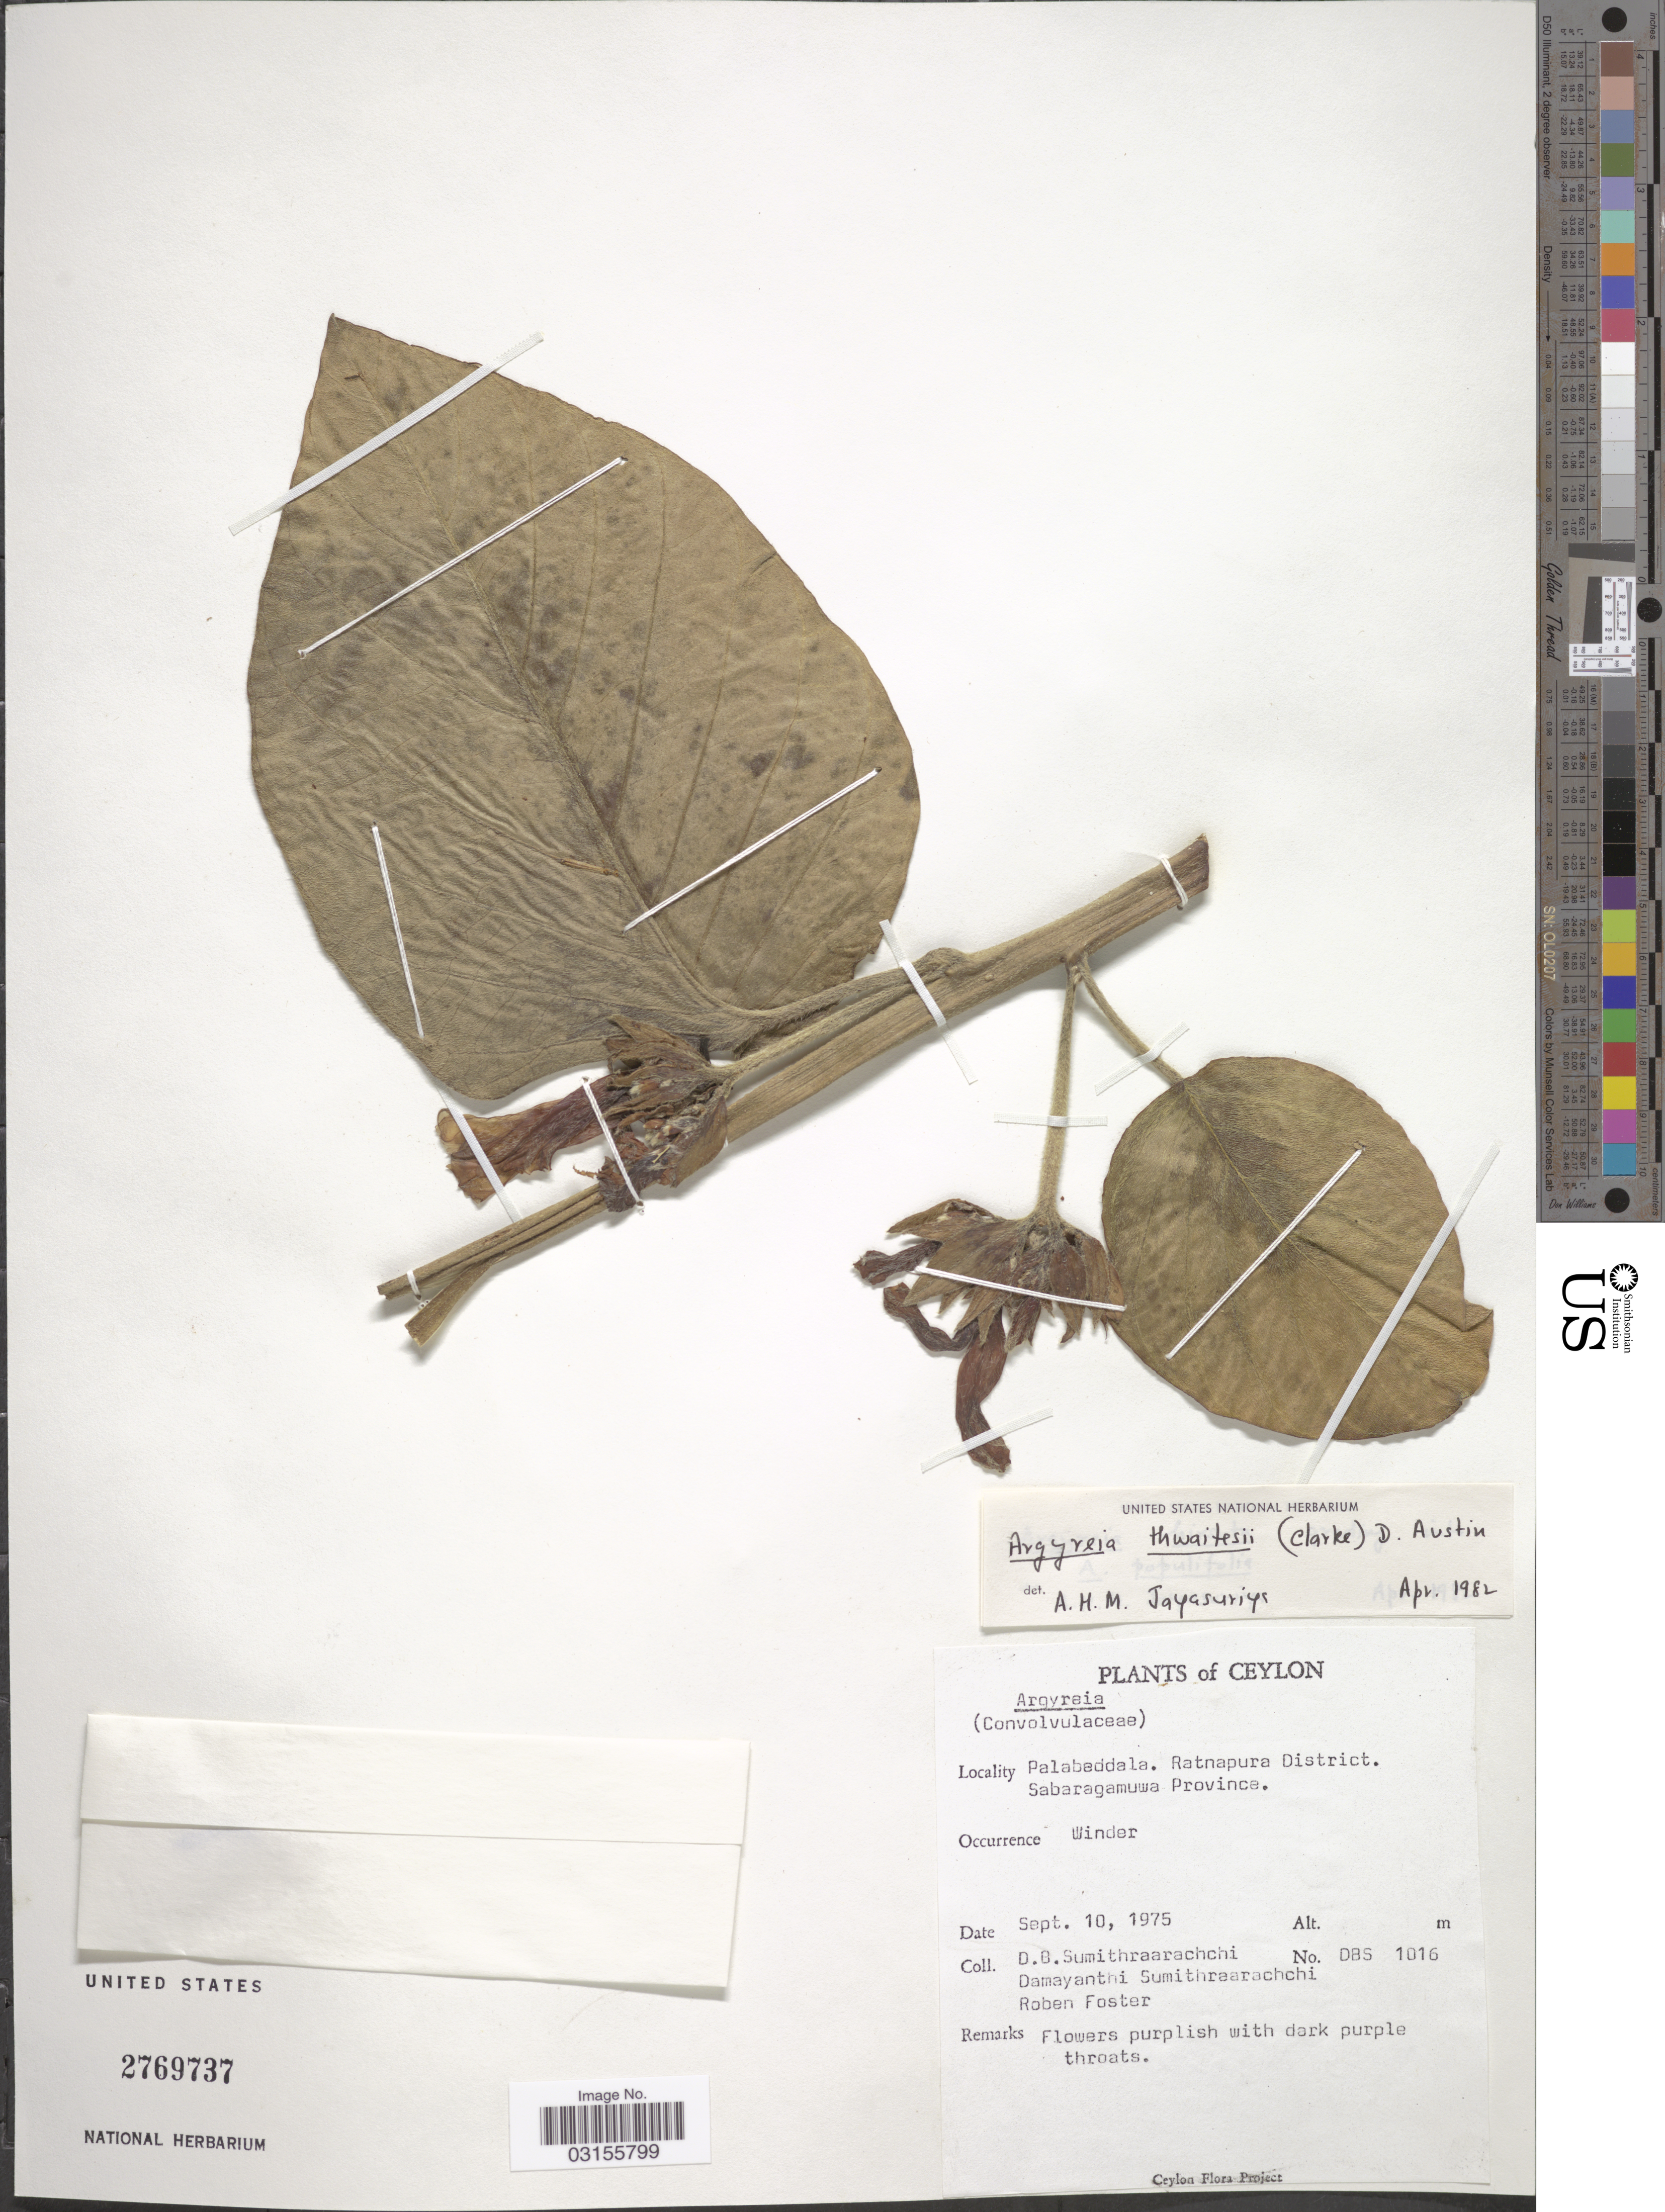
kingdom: Plantae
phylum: Tracheophyta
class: Magnoliopsida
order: Solanales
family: Convolvulaceae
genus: Argyreia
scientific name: Argyreia thwaitesii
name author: D.F. Austin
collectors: D. B. Sumithraarachchi, D. Sumithraarachchi & R. Foster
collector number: DBS 1016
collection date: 1975-09-10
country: Sri Lanka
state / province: Sabaragamuwa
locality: Ceylon. Palabeddala. Ratnapura District.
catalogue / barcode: US 2769737